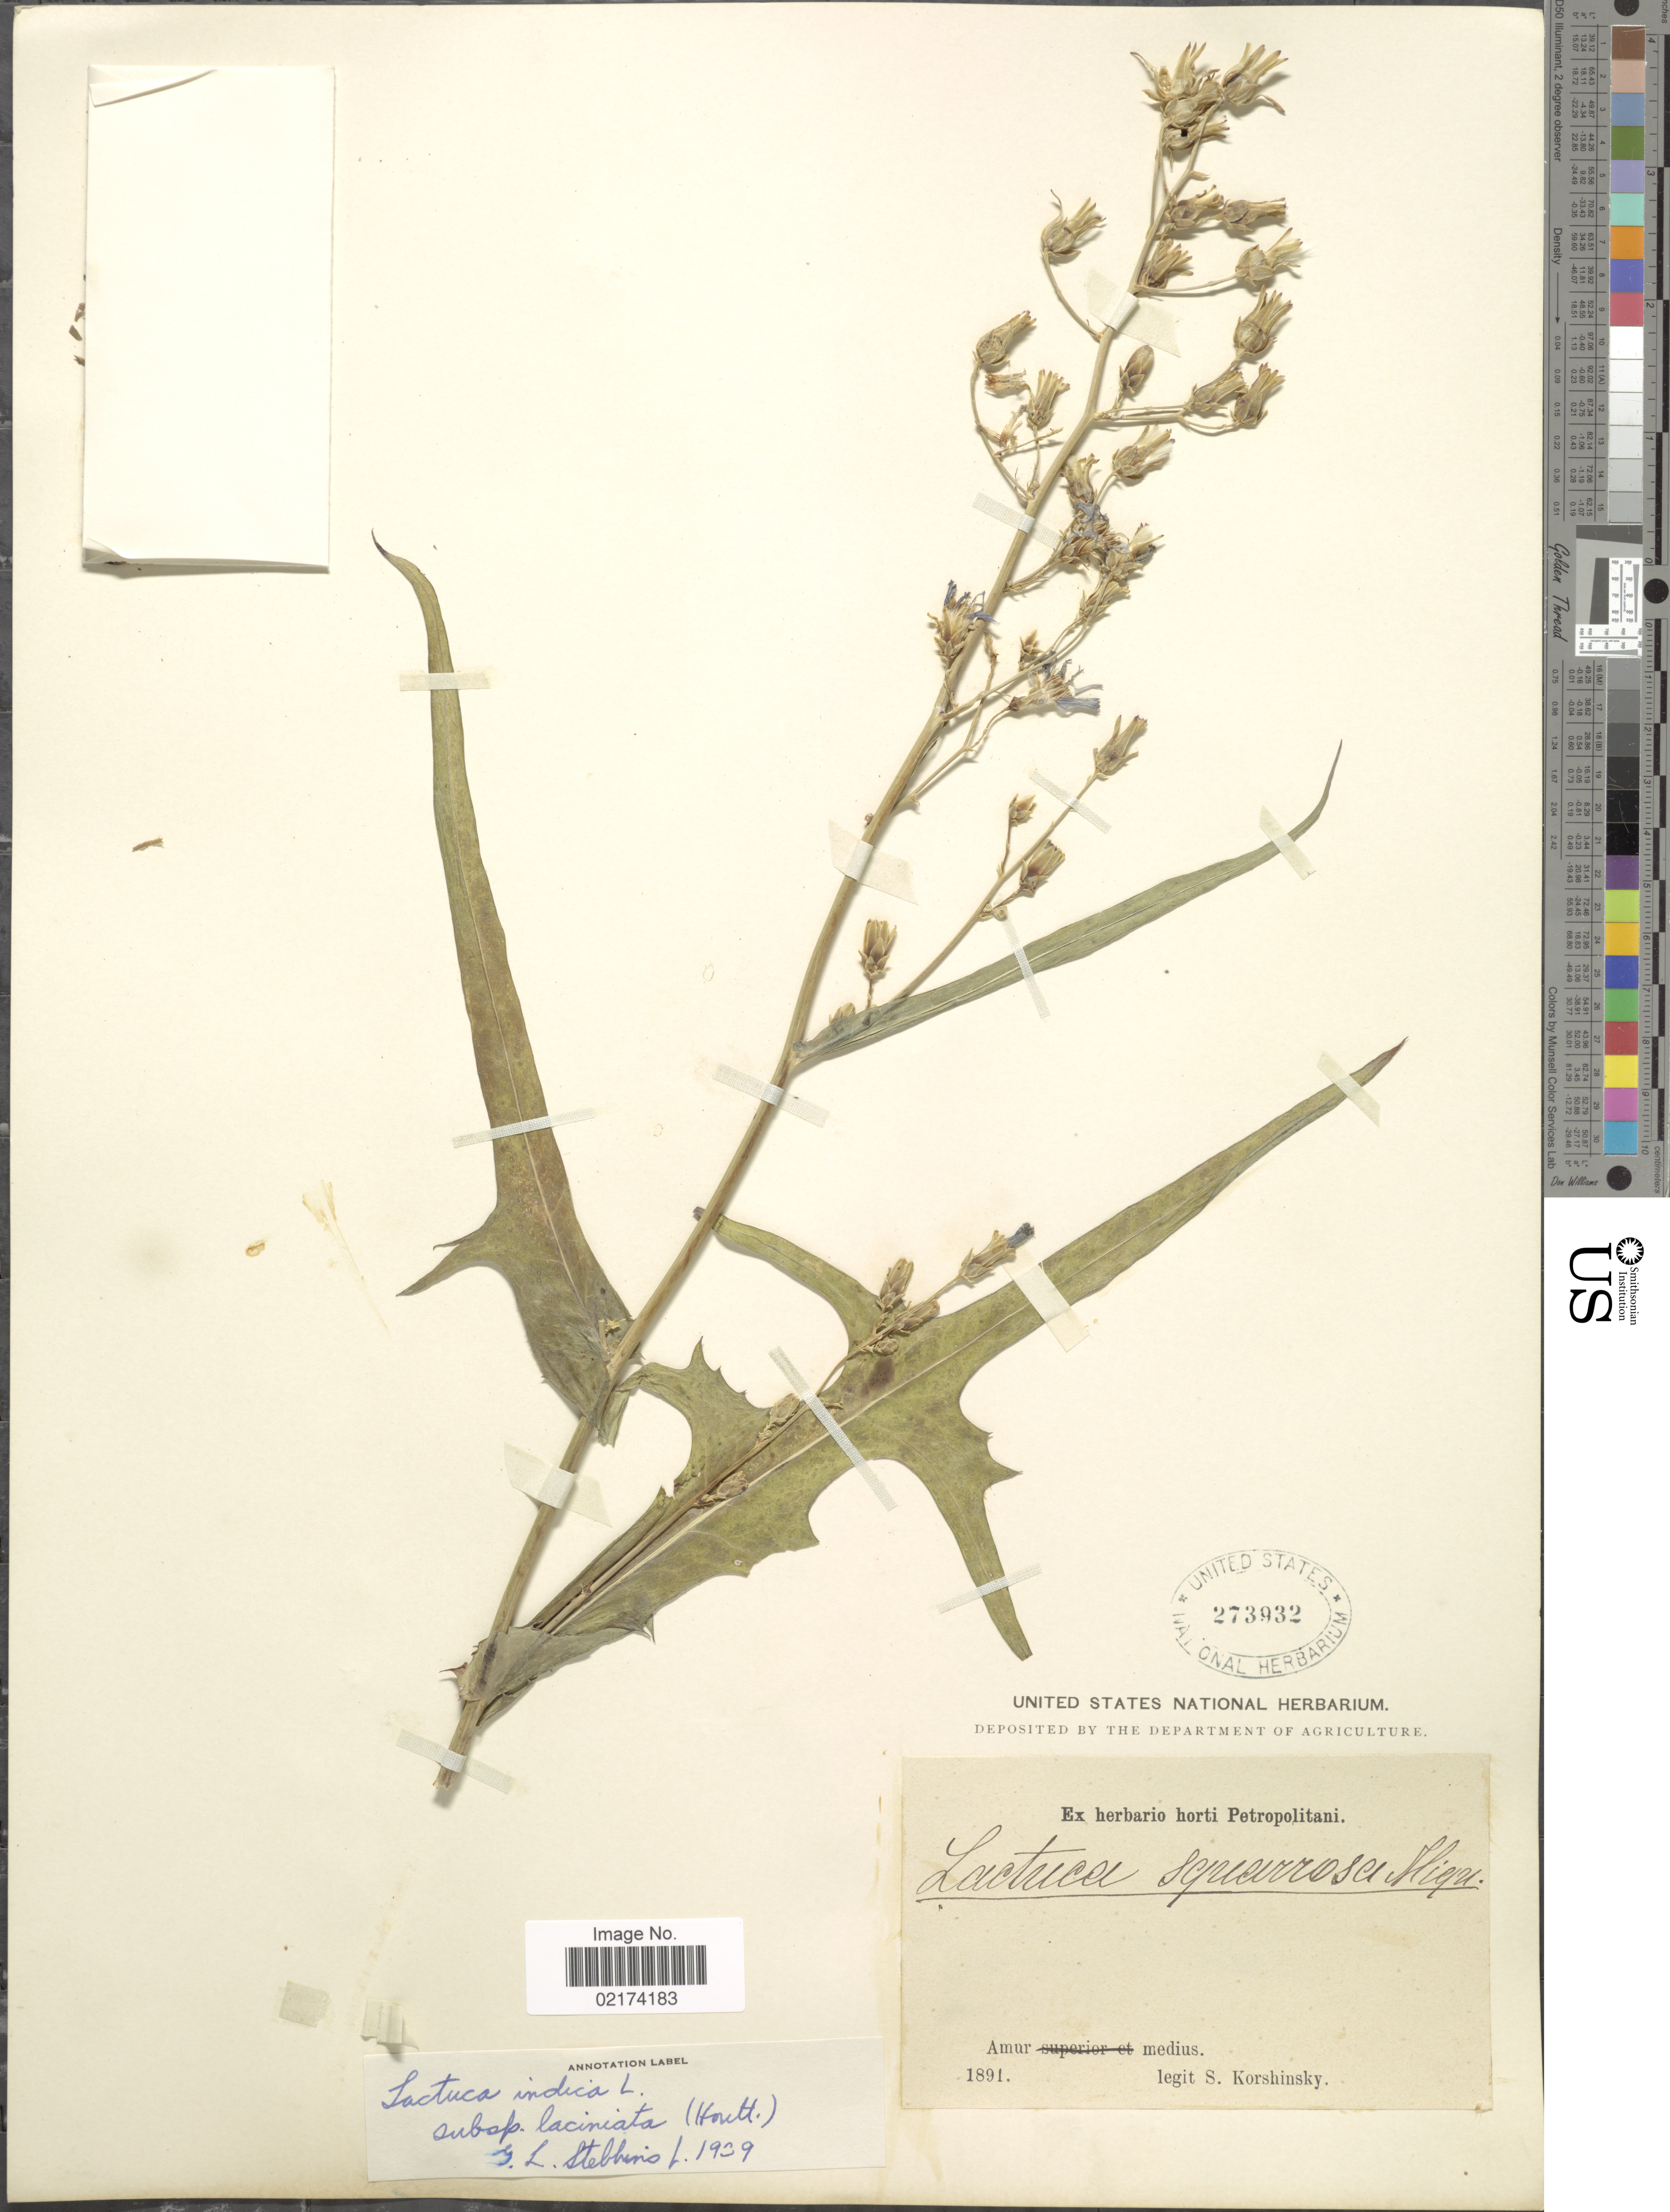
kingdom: Plantae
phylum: Tracheophyta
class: Magnoliopsida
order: Asterales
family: Asteraceae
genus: Lactuca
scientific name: Lactuca indica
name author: L.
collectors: S. I. Korshinsky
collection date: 1891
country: Russian Federation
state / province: Amur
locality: Amur medius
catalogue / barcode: US 273932